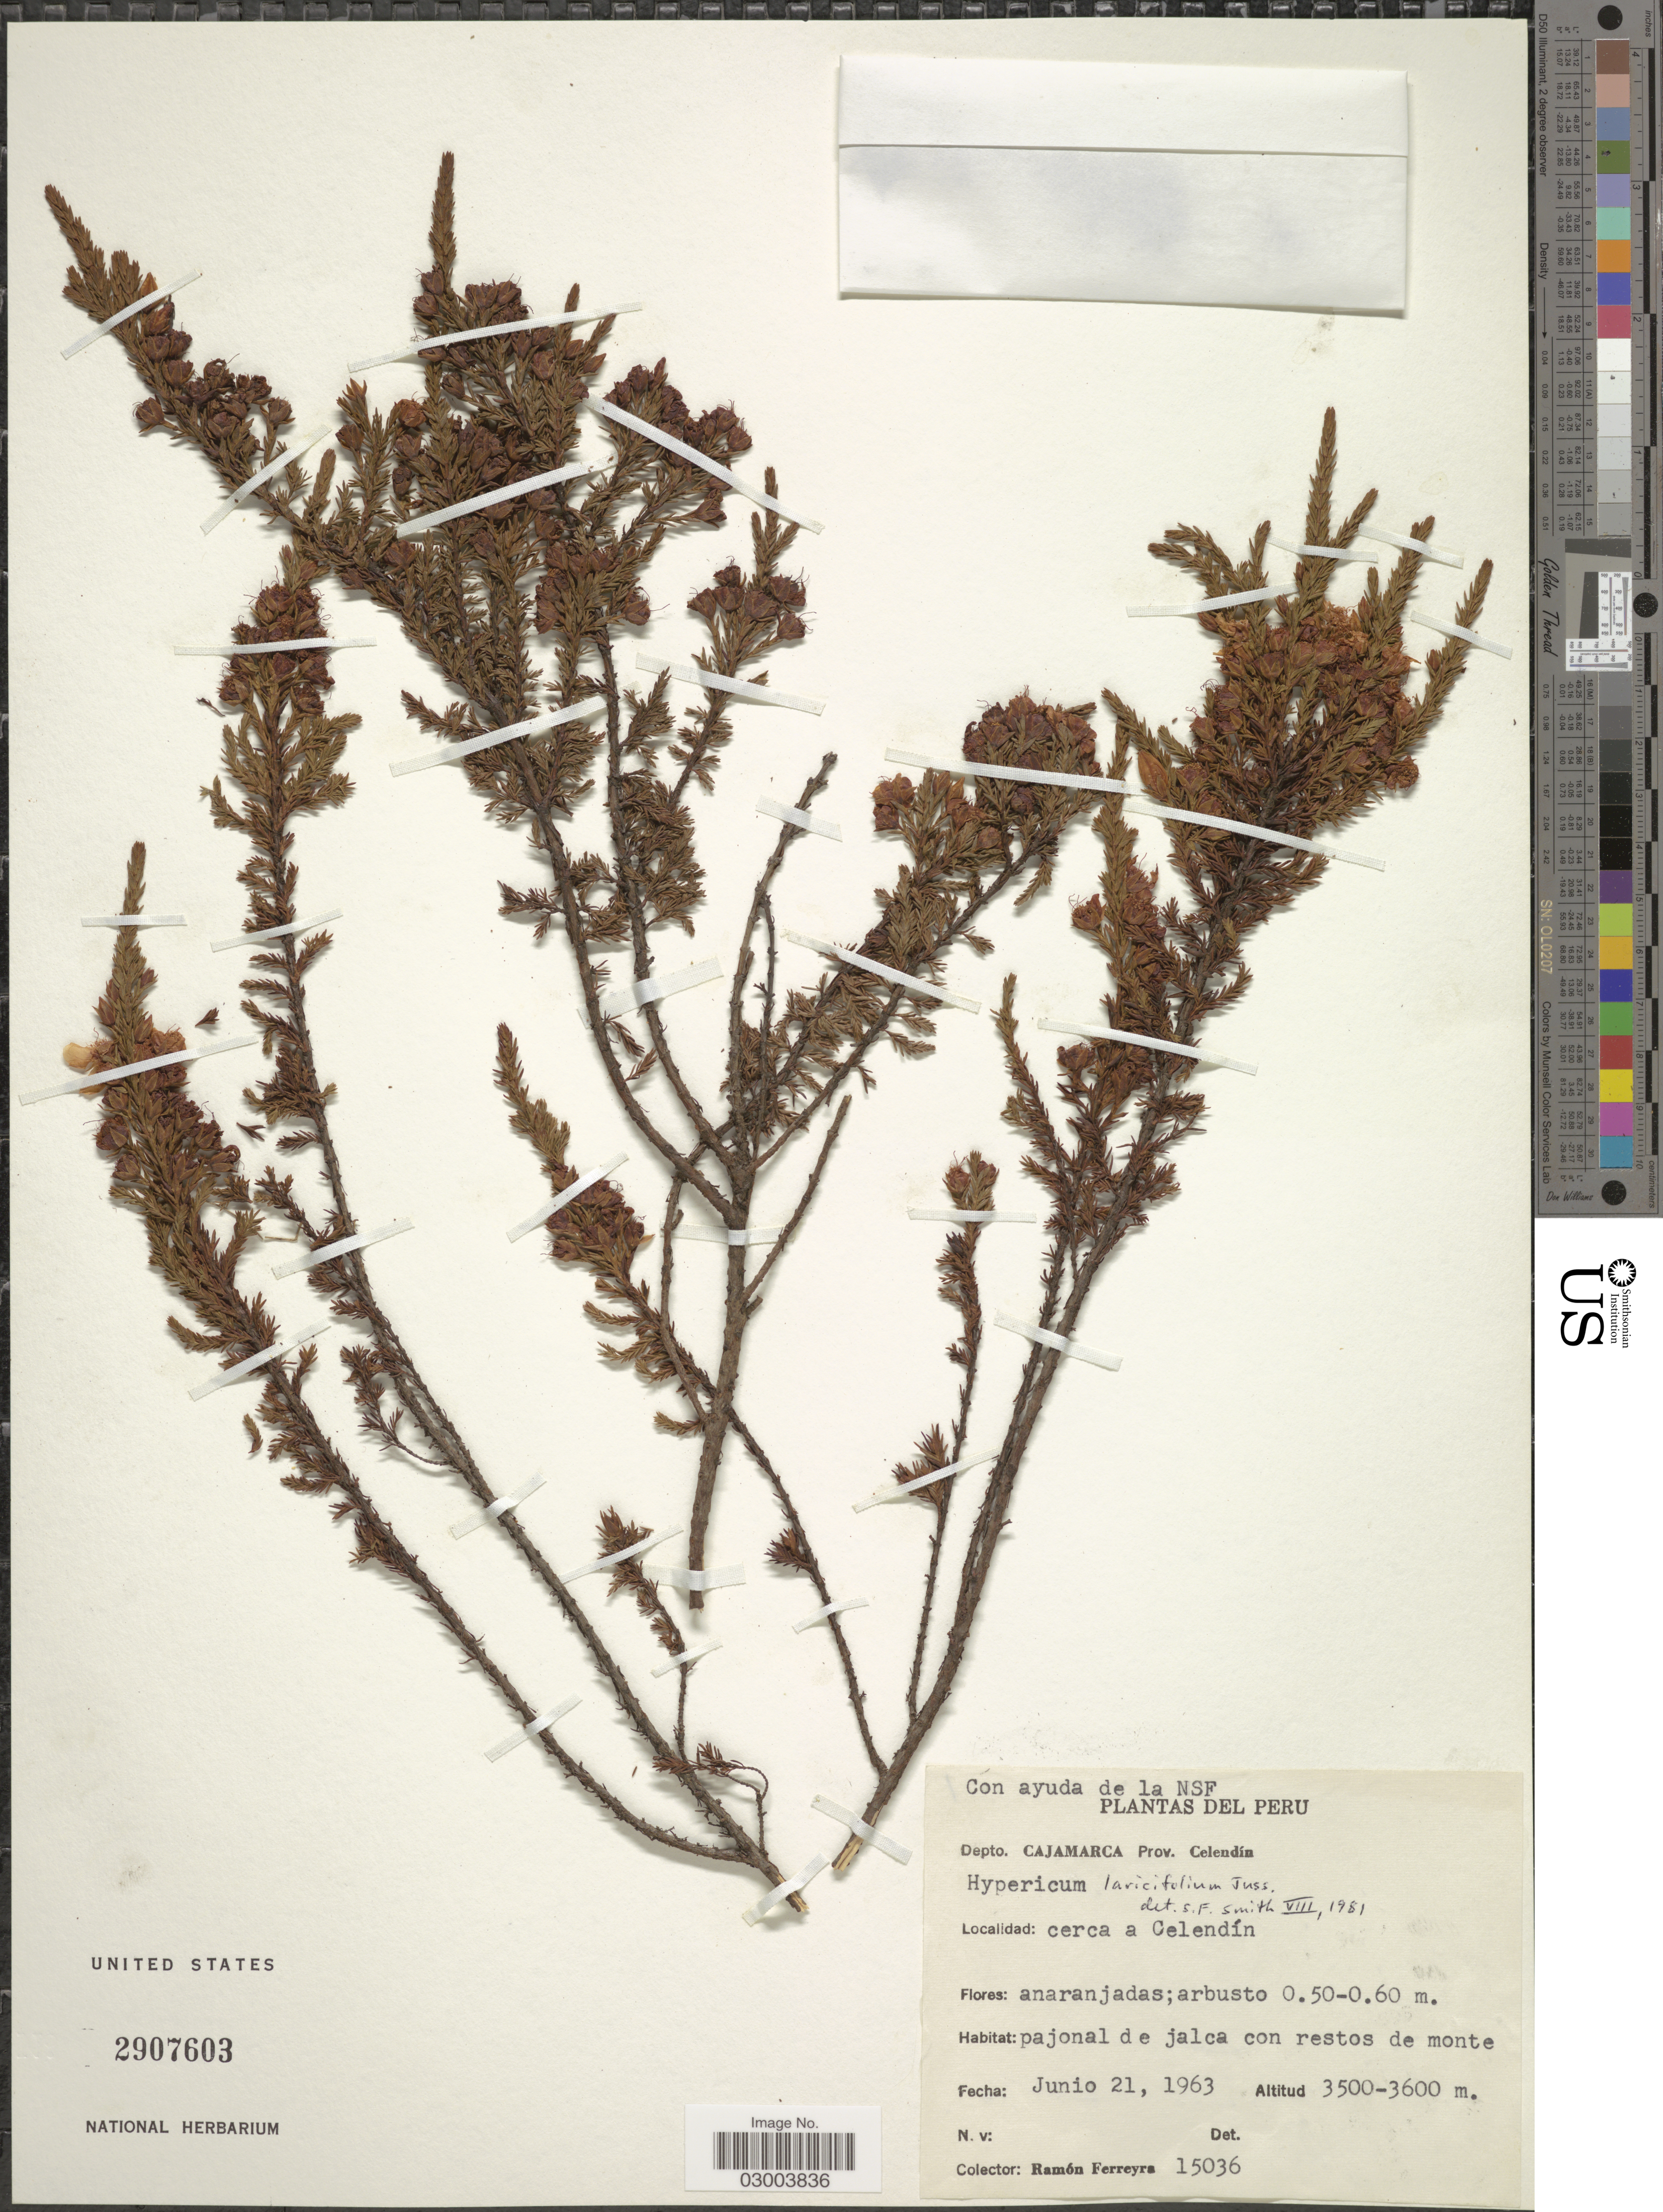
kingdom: Plantae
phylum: Tracheophyta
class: Magnoliopsida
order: Malpighiales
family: Hypericaceae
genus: Hypericum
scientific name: Hypericum laricifolium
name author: Juss.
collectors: R. A. Ferreyra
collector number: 15036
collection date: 1963-06-21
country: Peru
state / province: Cajamarca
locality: Depto. Cajamarca, Prov. Celendín, cerca a Celendín.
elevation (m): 3500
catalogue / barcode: US 2907603